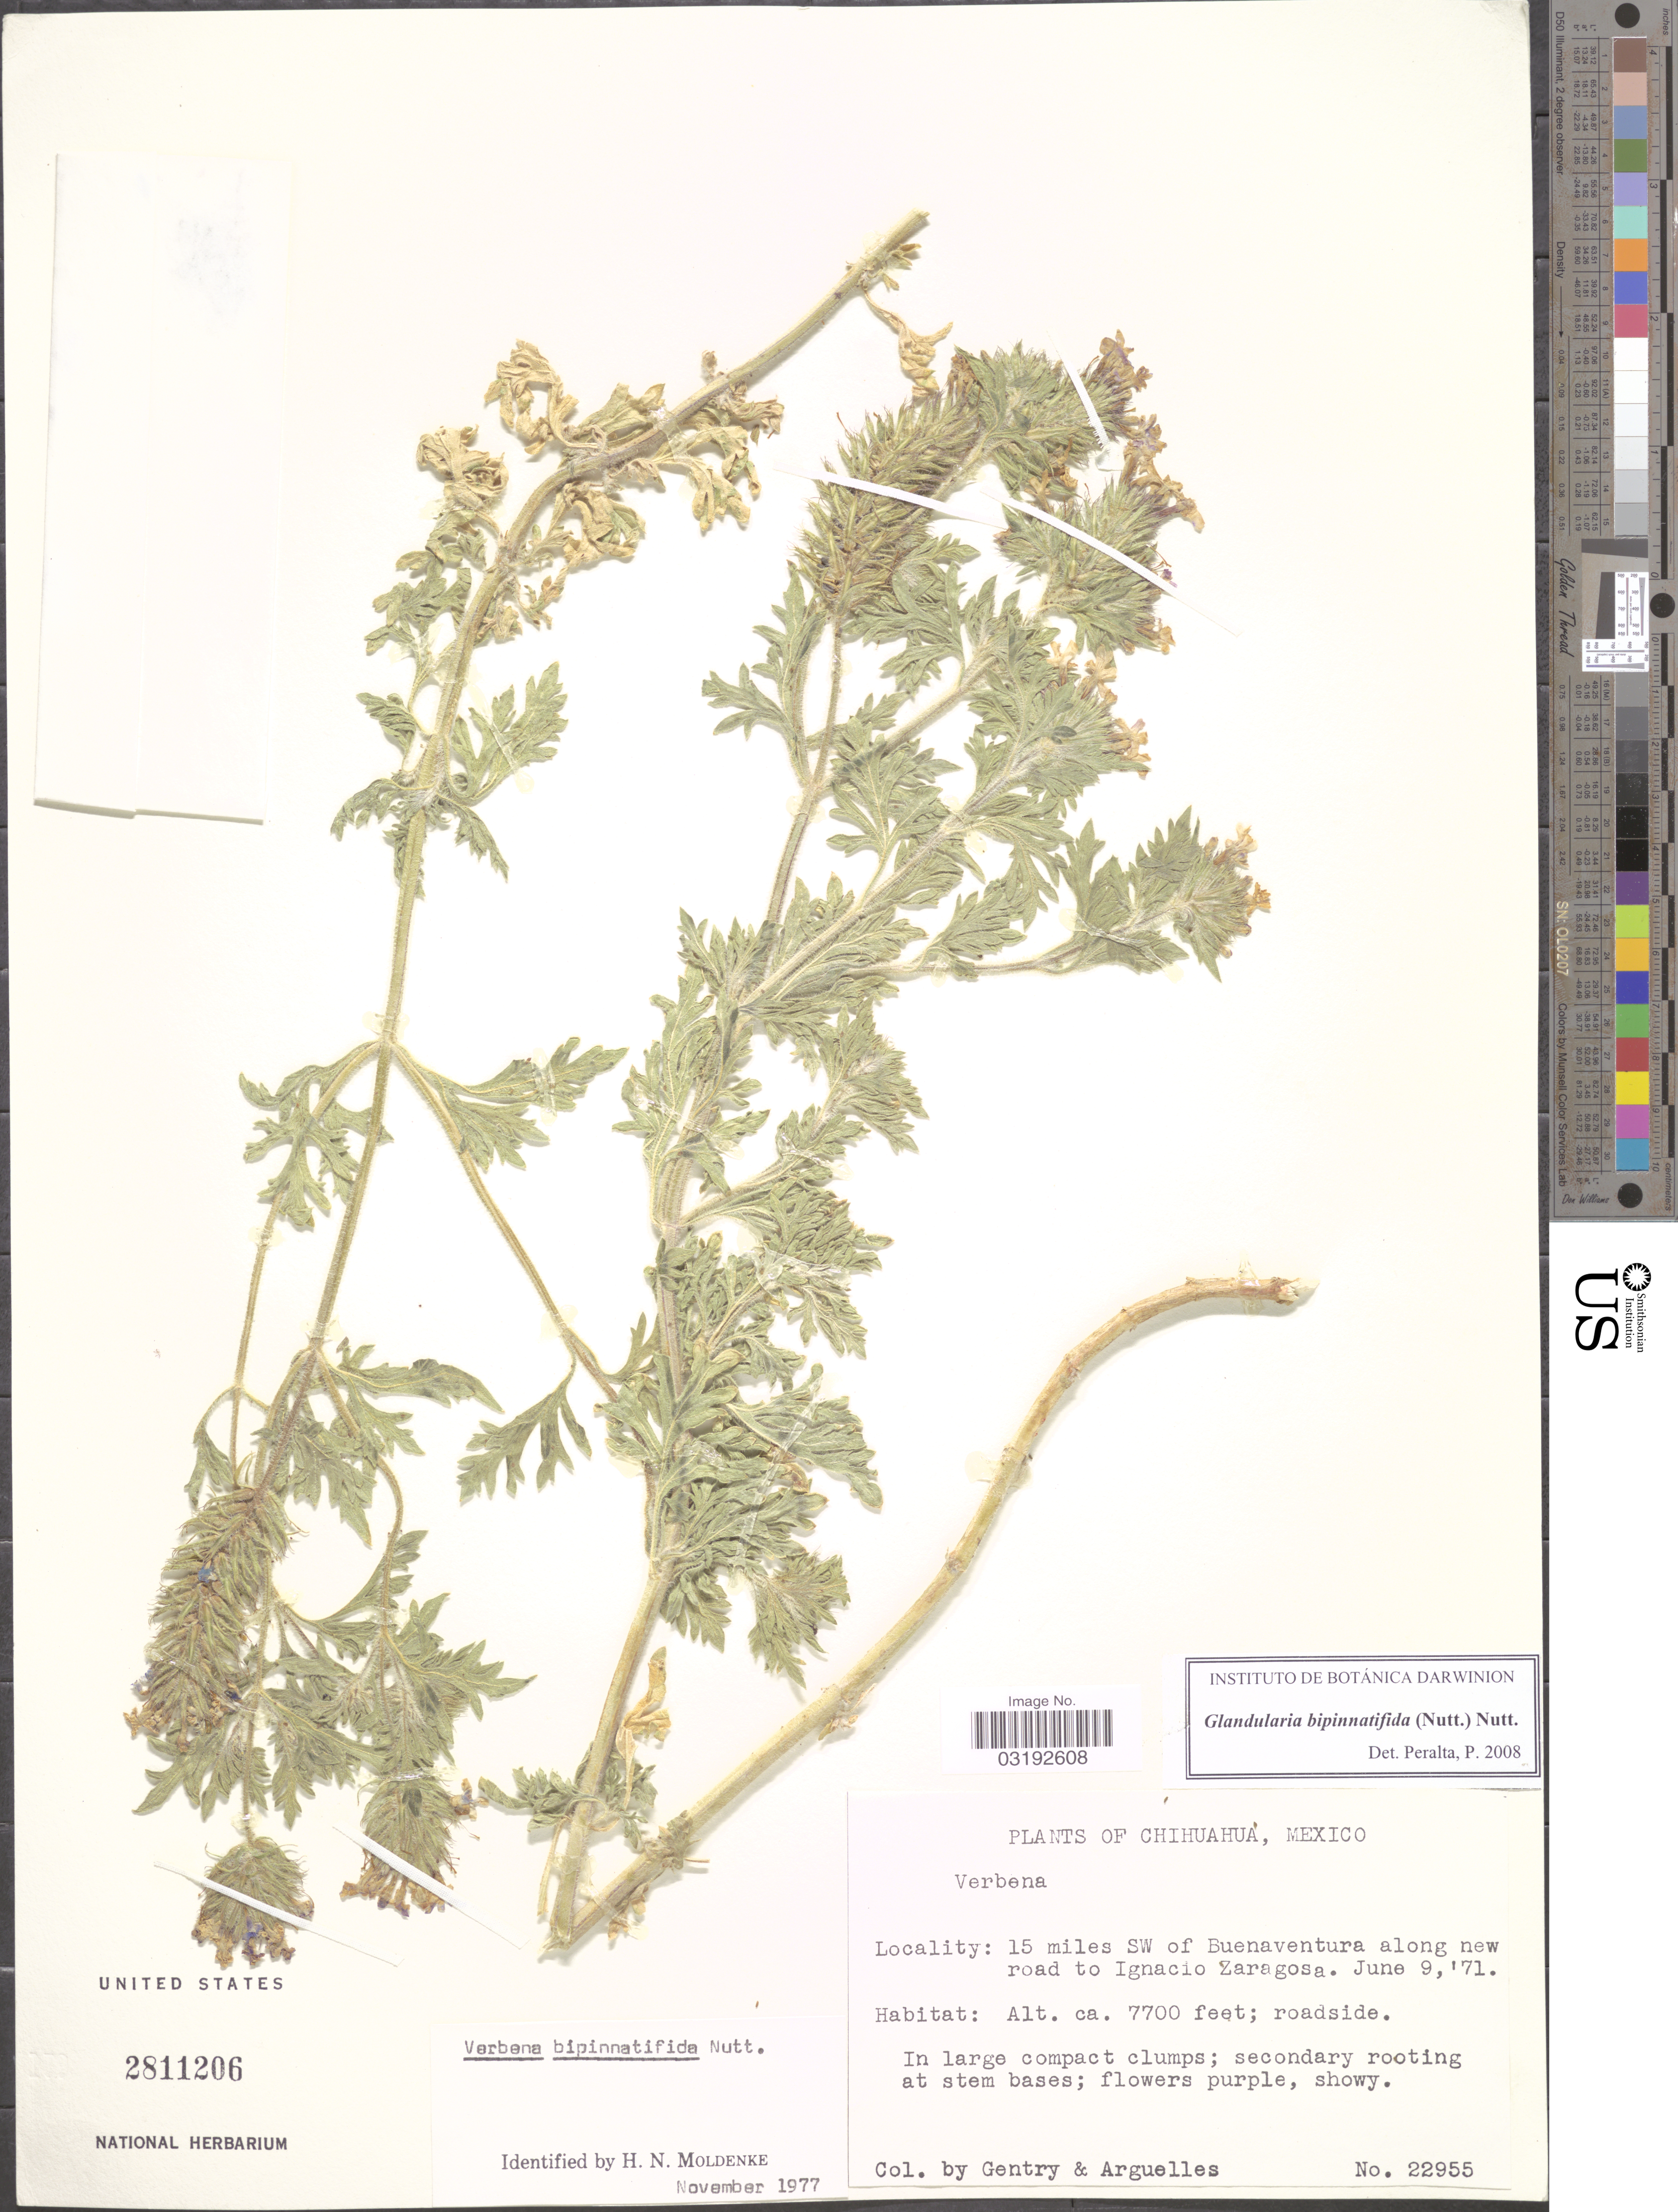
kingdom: Plantae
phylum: Tracheophyta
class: Magnoliopsida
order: Lamiales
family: Verbenaceae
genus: Verbena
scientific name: Verbena bipinnatifida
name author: (Schauer) Nutt.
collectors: Gentry, -- & Arguelles, --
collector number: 22955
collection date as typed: Transcribed d/m/y: 9/6/71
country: Mexico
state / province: Chihuahua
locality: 15 miles SW of Buenaventura along new road to Ignacio Zaragosa.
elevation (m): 2347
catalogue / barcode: US 2811206